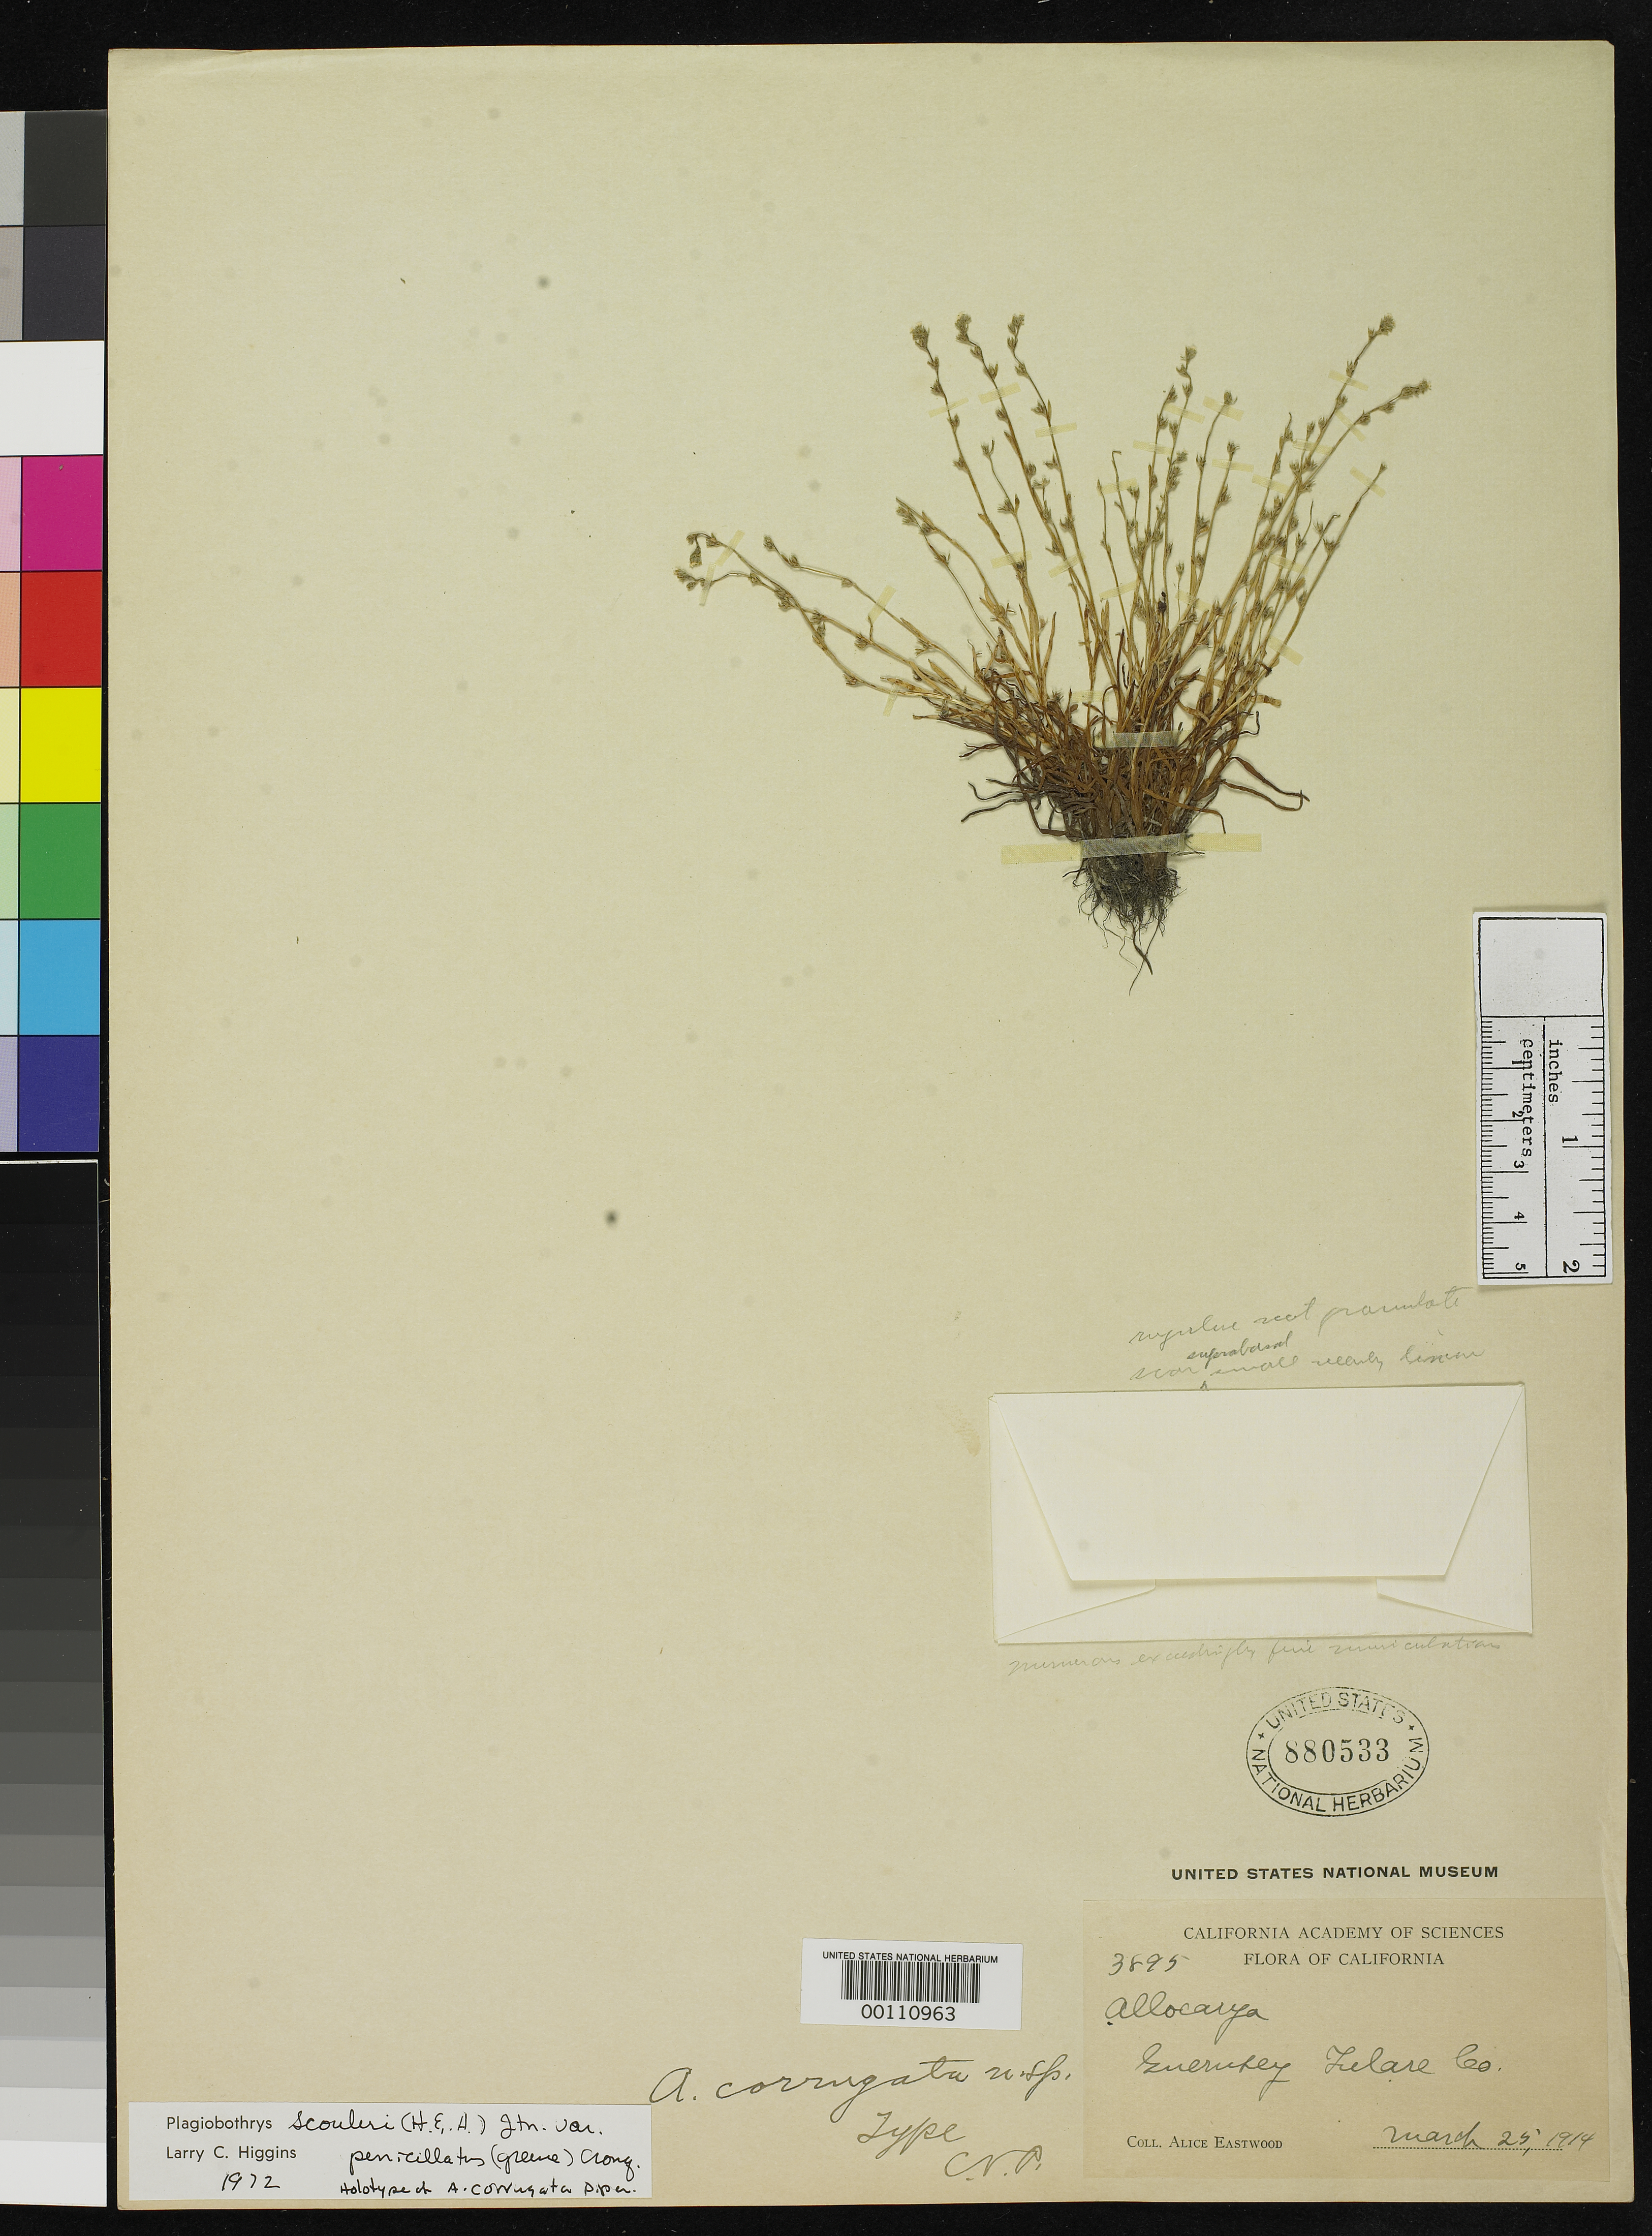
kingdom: Plantae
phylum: Tracheophyta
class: Magnoliopsida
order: Boraginales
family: Boraginaceae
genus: Allocarya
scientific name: Allocarya corrugata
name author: Piper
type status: Holotype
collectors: A. Eastwood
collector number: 3895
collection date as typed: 25 Mar 1914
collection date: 1914-03-25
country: United States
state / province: California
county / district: Tulare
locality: Guernsey.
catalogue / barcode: US 880533